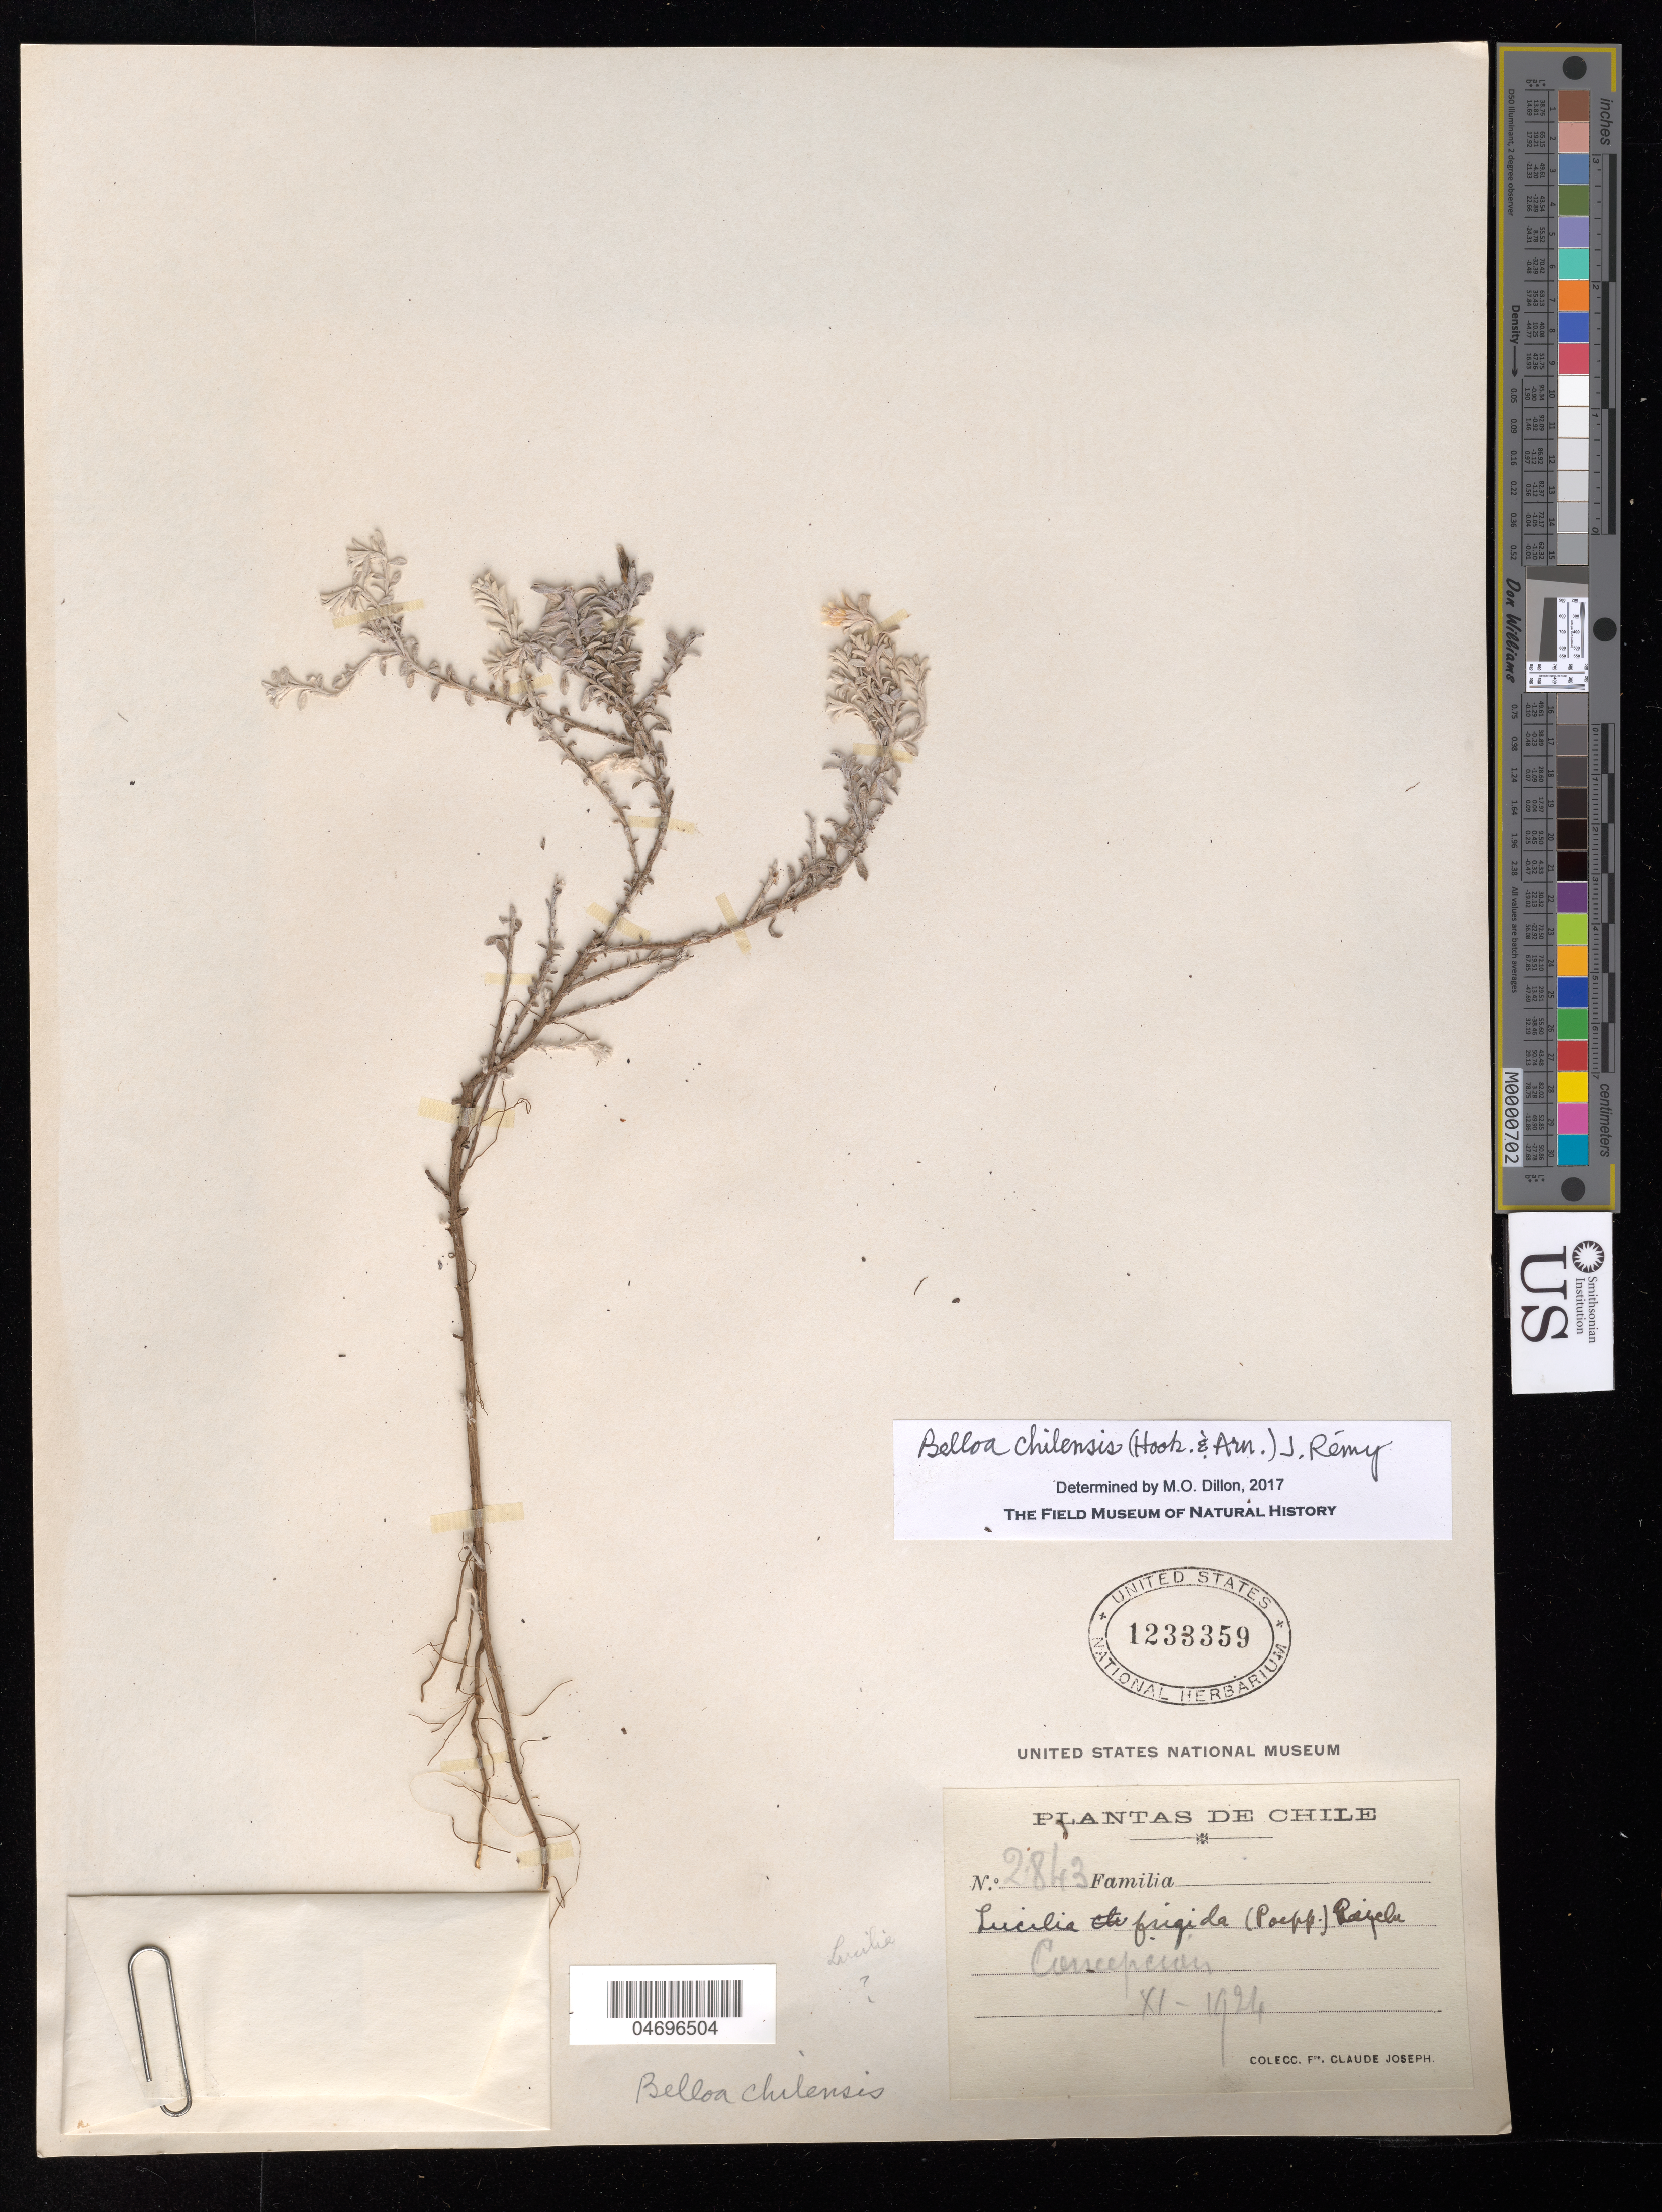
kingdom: Plantae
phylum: Tracheophyta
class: Magnoliopsida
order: Asterales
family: Asteraceae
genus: Belloa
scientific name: Belloa chilensis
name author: (Hook. & Arn.) J. Rémy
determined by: Dillon, M. O.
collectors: Bro. Claude-Joseph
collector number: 2843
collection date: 1924-11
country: Chile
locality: Concepcion.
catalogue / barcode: US 1233359